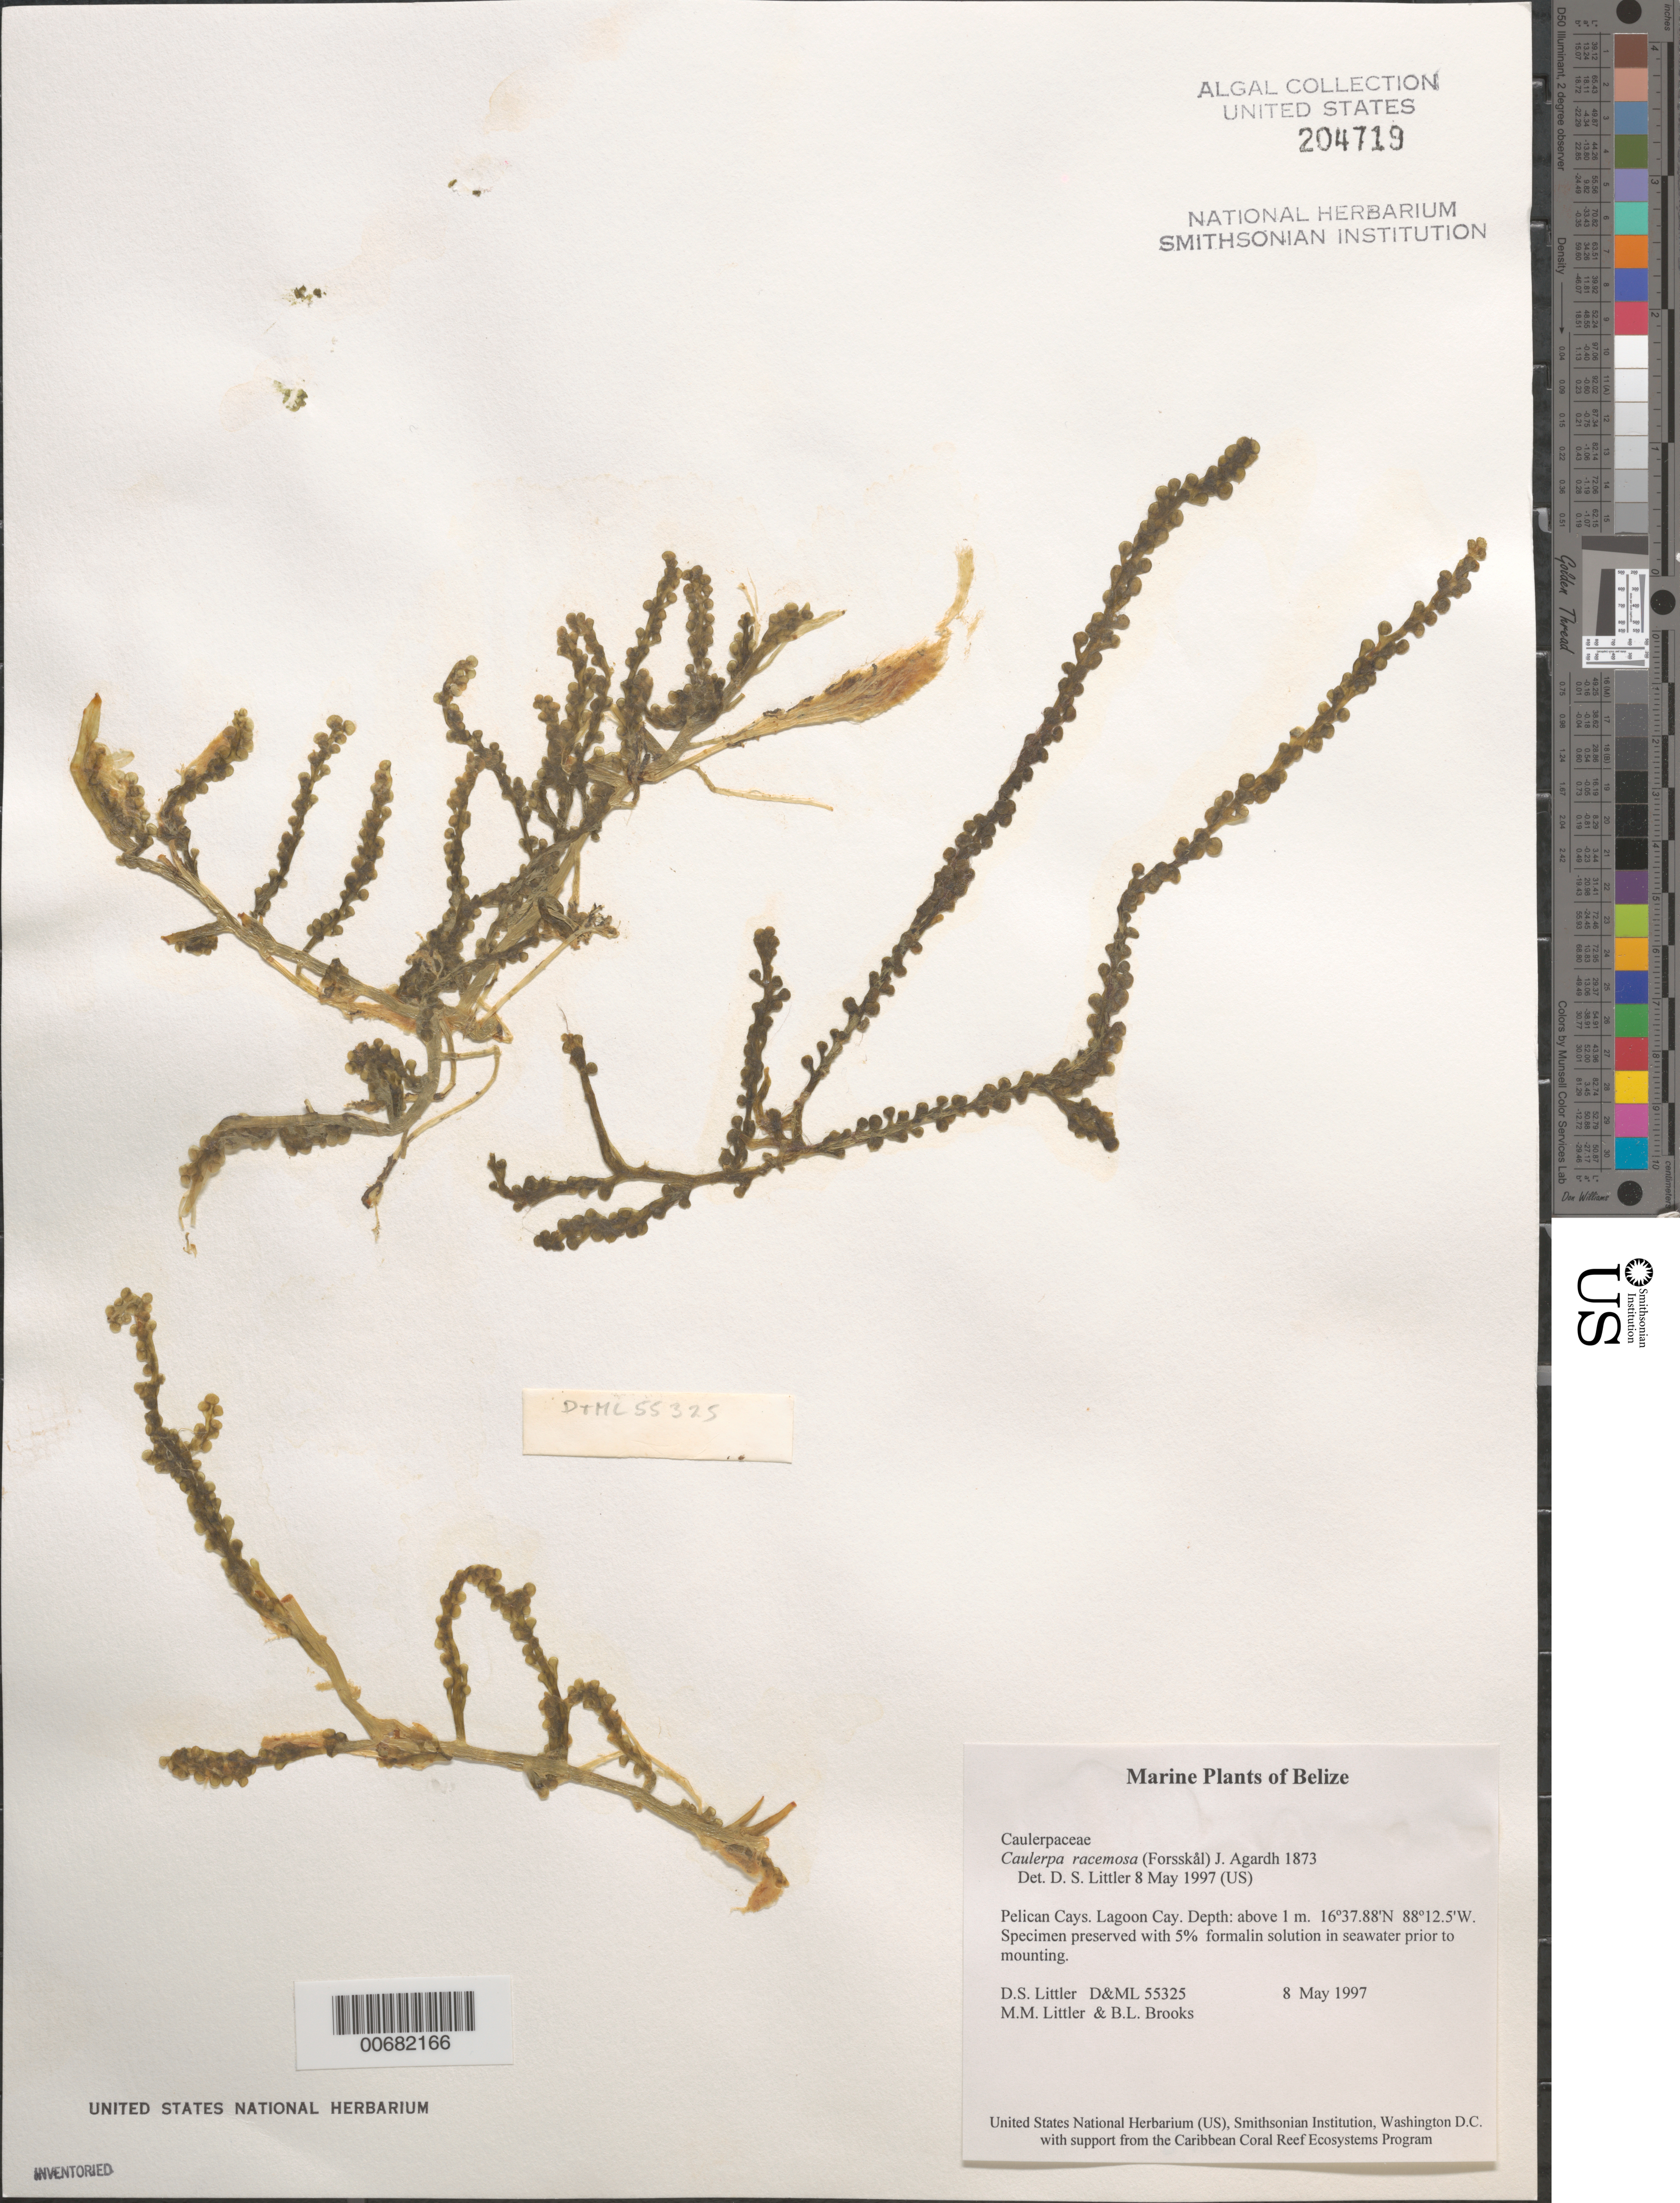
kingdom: Plantae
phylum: Chlorophyta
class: Ulvophyceae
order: Bryopsidales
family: Caulerpaceae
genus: Caulerpa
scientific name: Caulerpa racemosa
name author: (Forssk.) J. Agardh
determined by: Littler, D. S.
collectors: D. S. Littler, M. M. Littler & B. Brooks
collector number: D&ML 55325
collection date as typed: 08 May 1997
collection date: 1997-05-08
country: Belize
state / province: Stann Creek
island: Lagoon Cay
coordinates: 16 37.88' N, 88 12.5' W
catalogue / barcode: US 204719